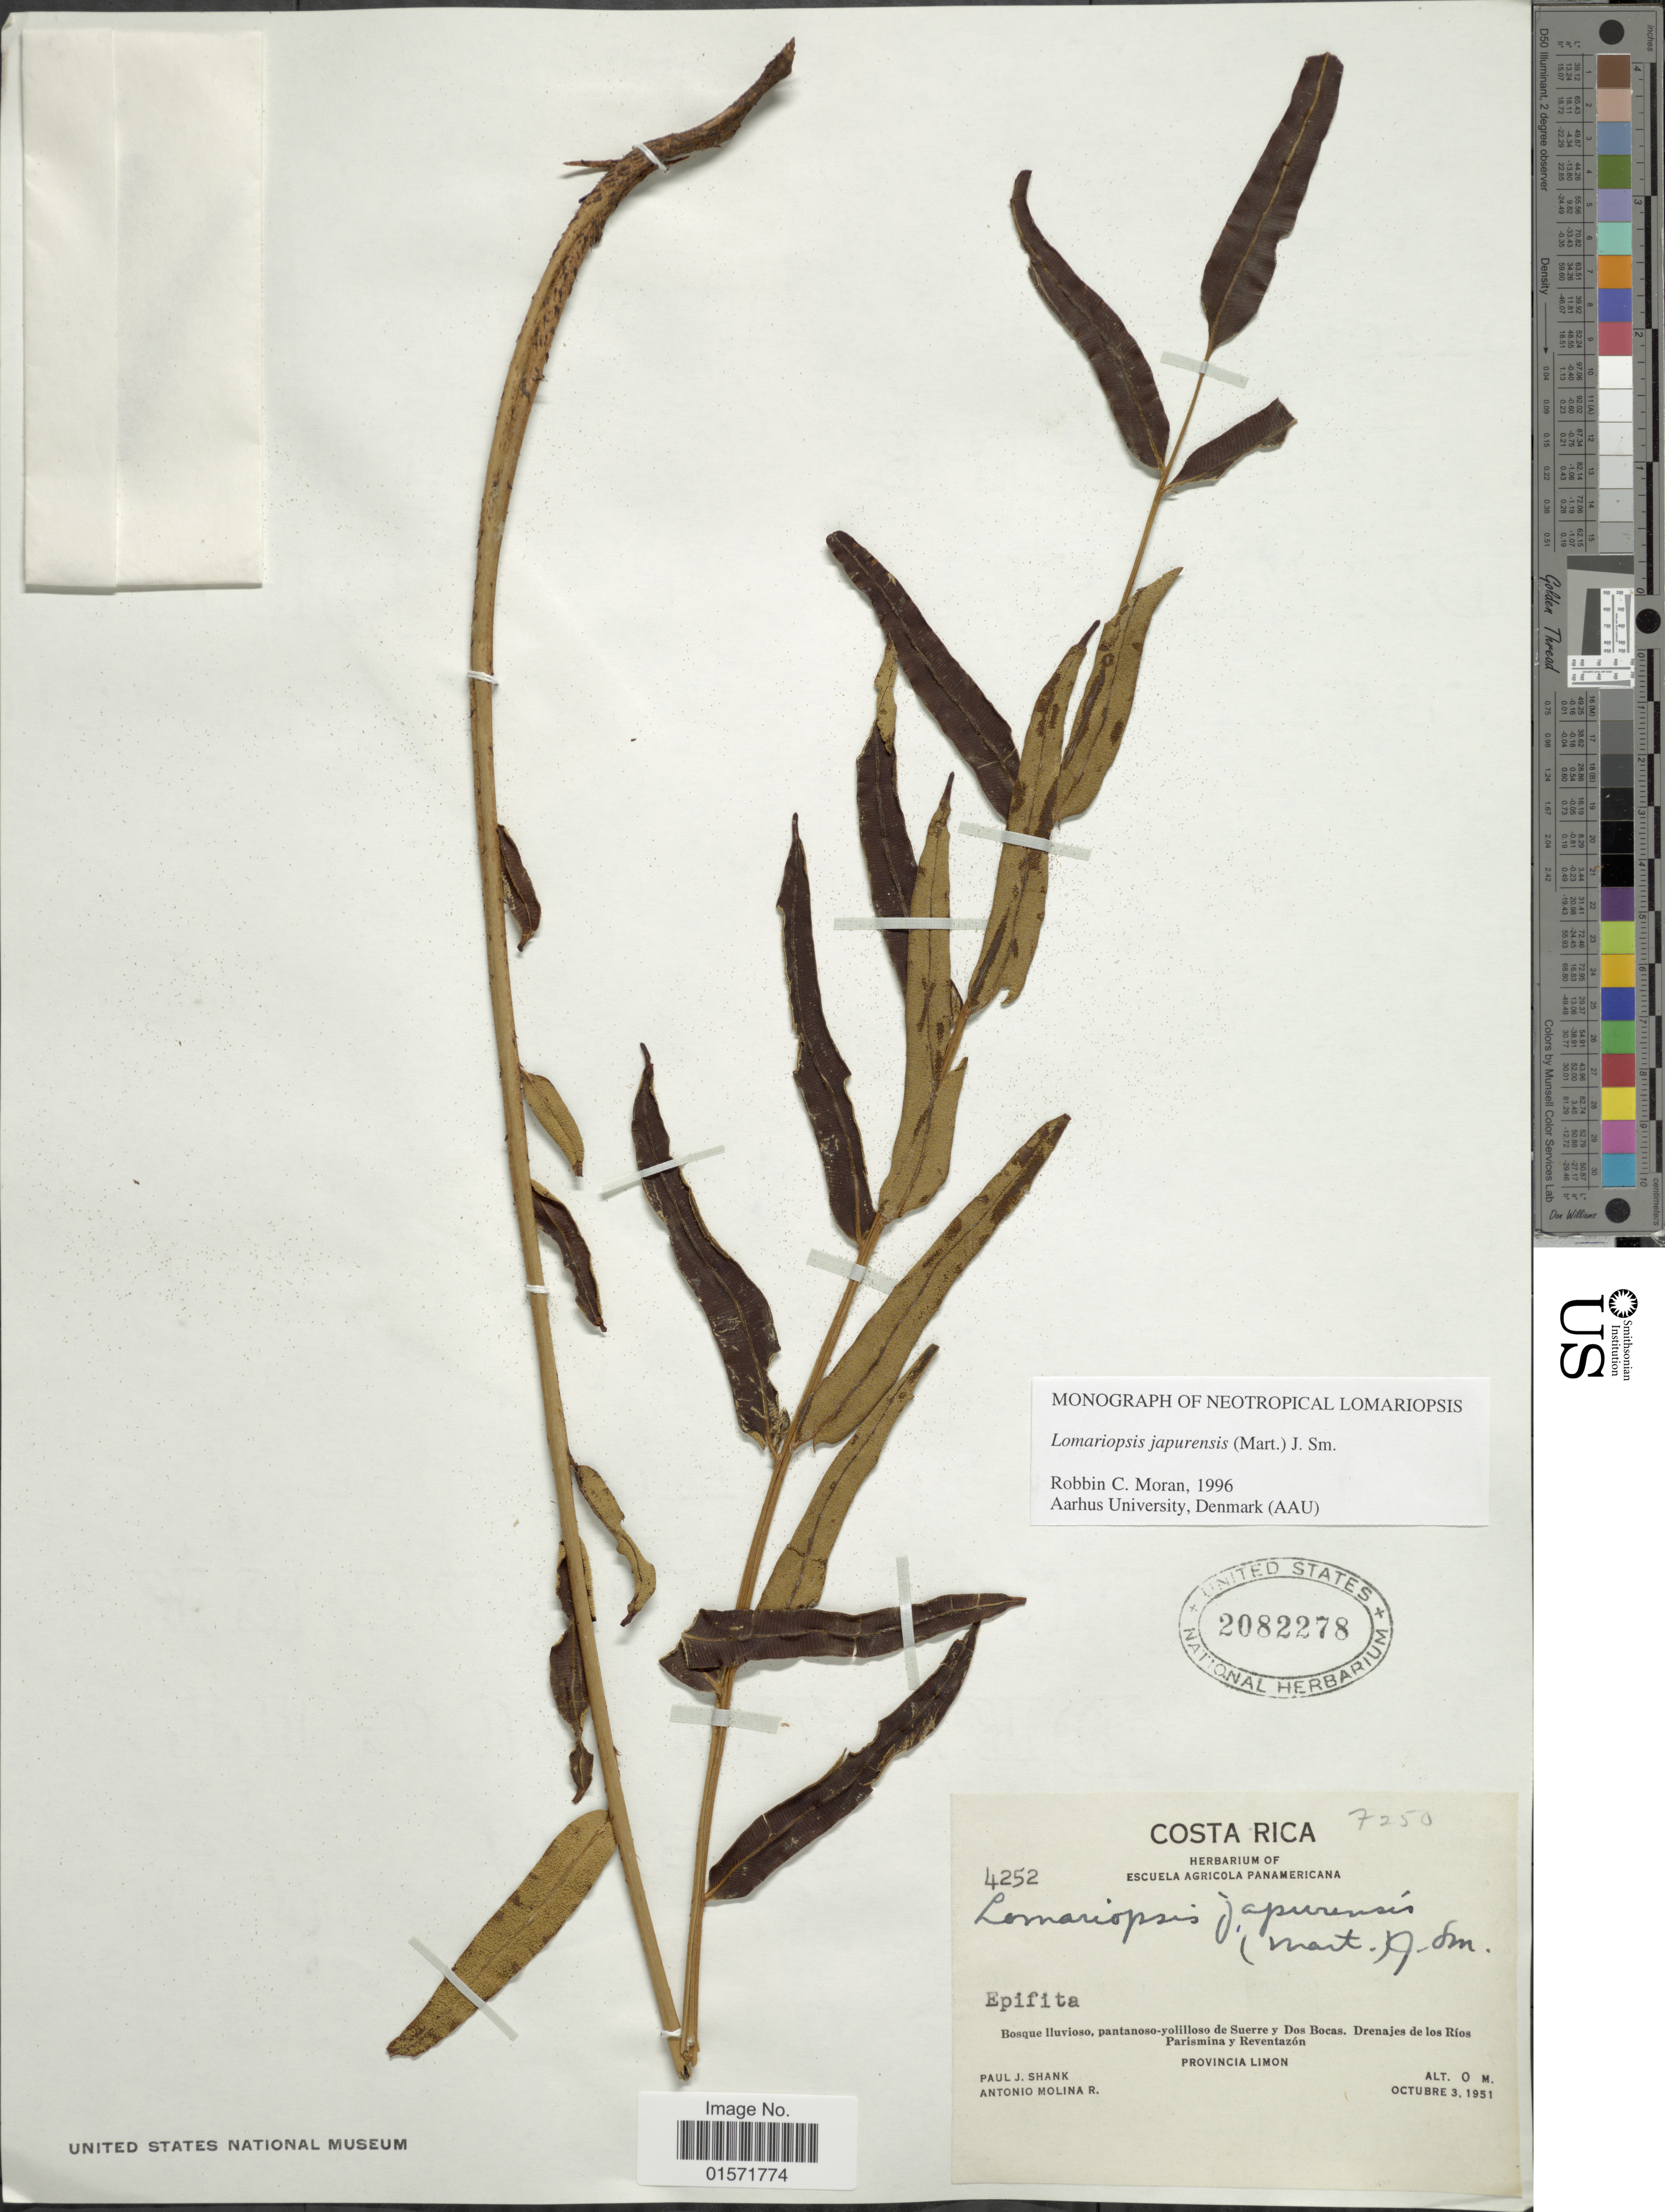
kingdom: Plantae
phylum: Tracheophyta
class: Polypodiopsida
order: Polypodiales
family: Lomariopsidaceae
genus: Lomariopsis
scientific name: Lomariopsis japurensis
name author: (Mart.) J. Sm.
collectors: P. J. Shank & A. Molina R.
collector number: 4252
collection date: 1951-10-03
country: Costa Rica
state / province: Limón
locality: Bosque lluvioso, pantanoso-yolilloso de Suerre y Dos Bocas. Drenajes de los Ríos Parismina y Reventazón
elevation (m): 0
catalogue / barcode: US 2082278